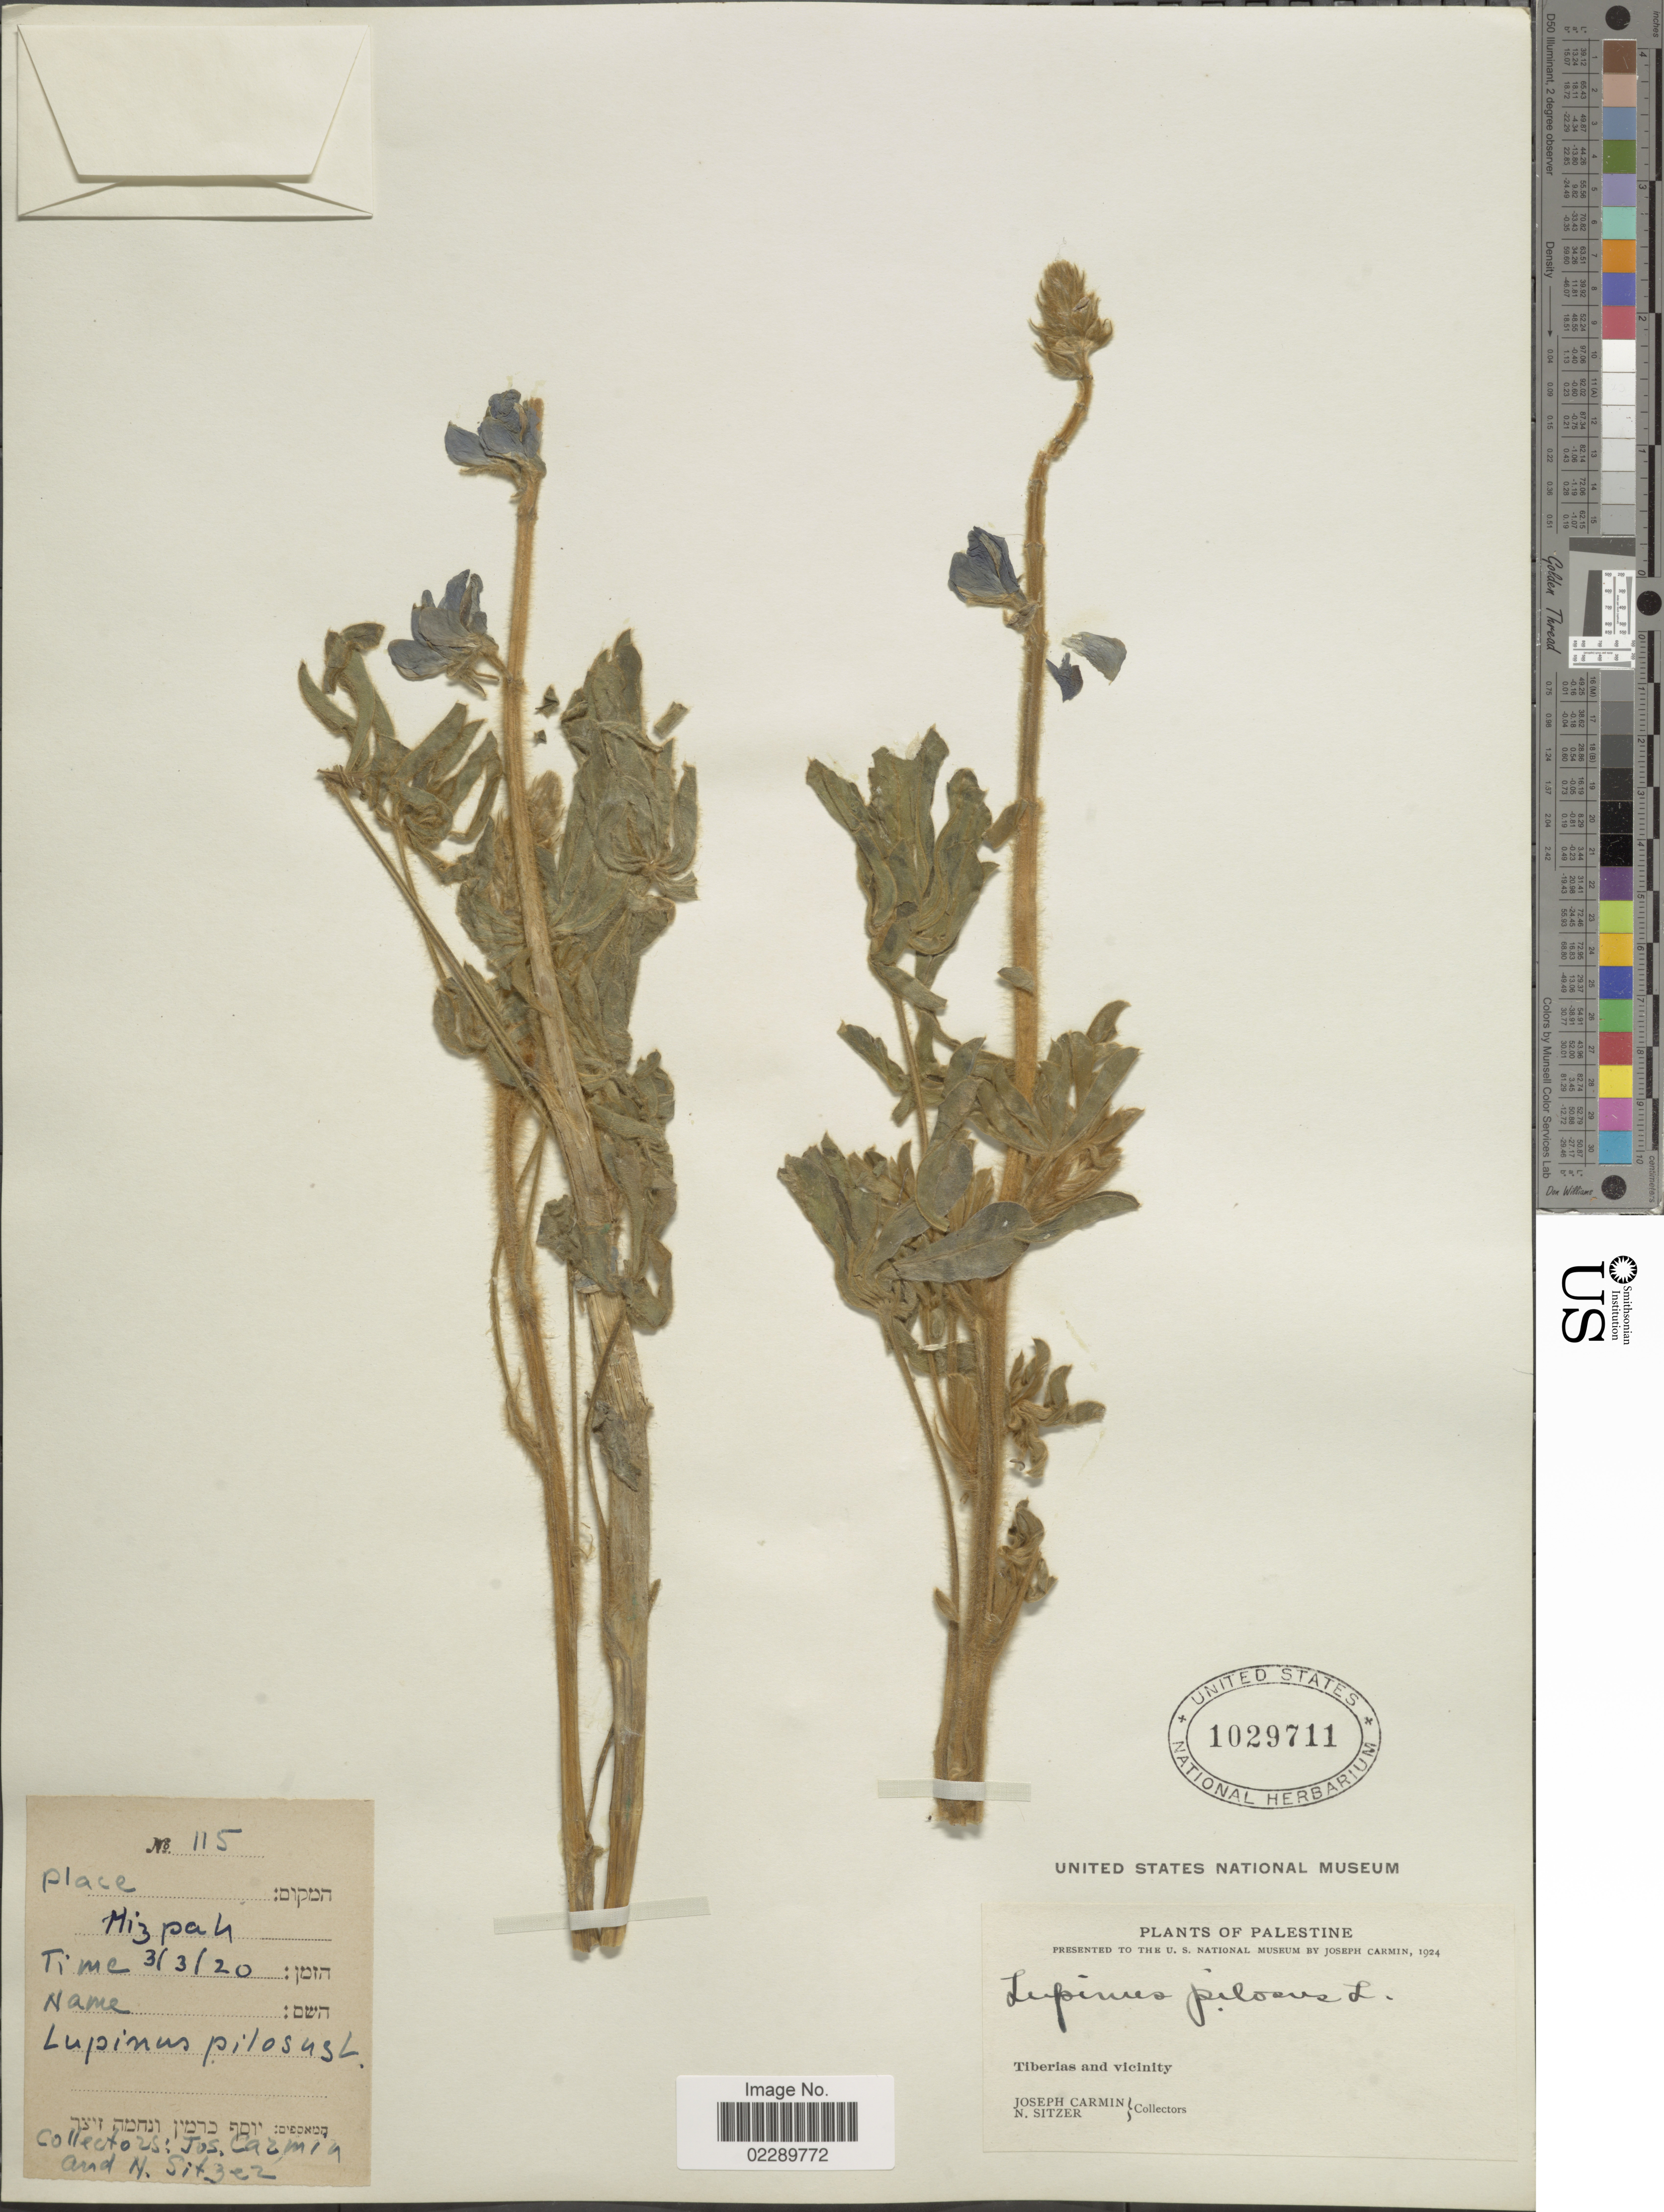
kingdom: Plantae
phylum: Tracheophyta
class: Magnoliopsida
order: Fabales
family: Fabaceae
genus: Lupinus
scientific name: Lupinus pilosus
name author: L.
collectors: J. Carmin & N. Sitzer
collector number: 115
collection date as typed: Transcribed d/m/y: 3/3/20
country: Israel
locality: Palestine. Tiberias and vicinity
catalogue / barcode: US 1029711